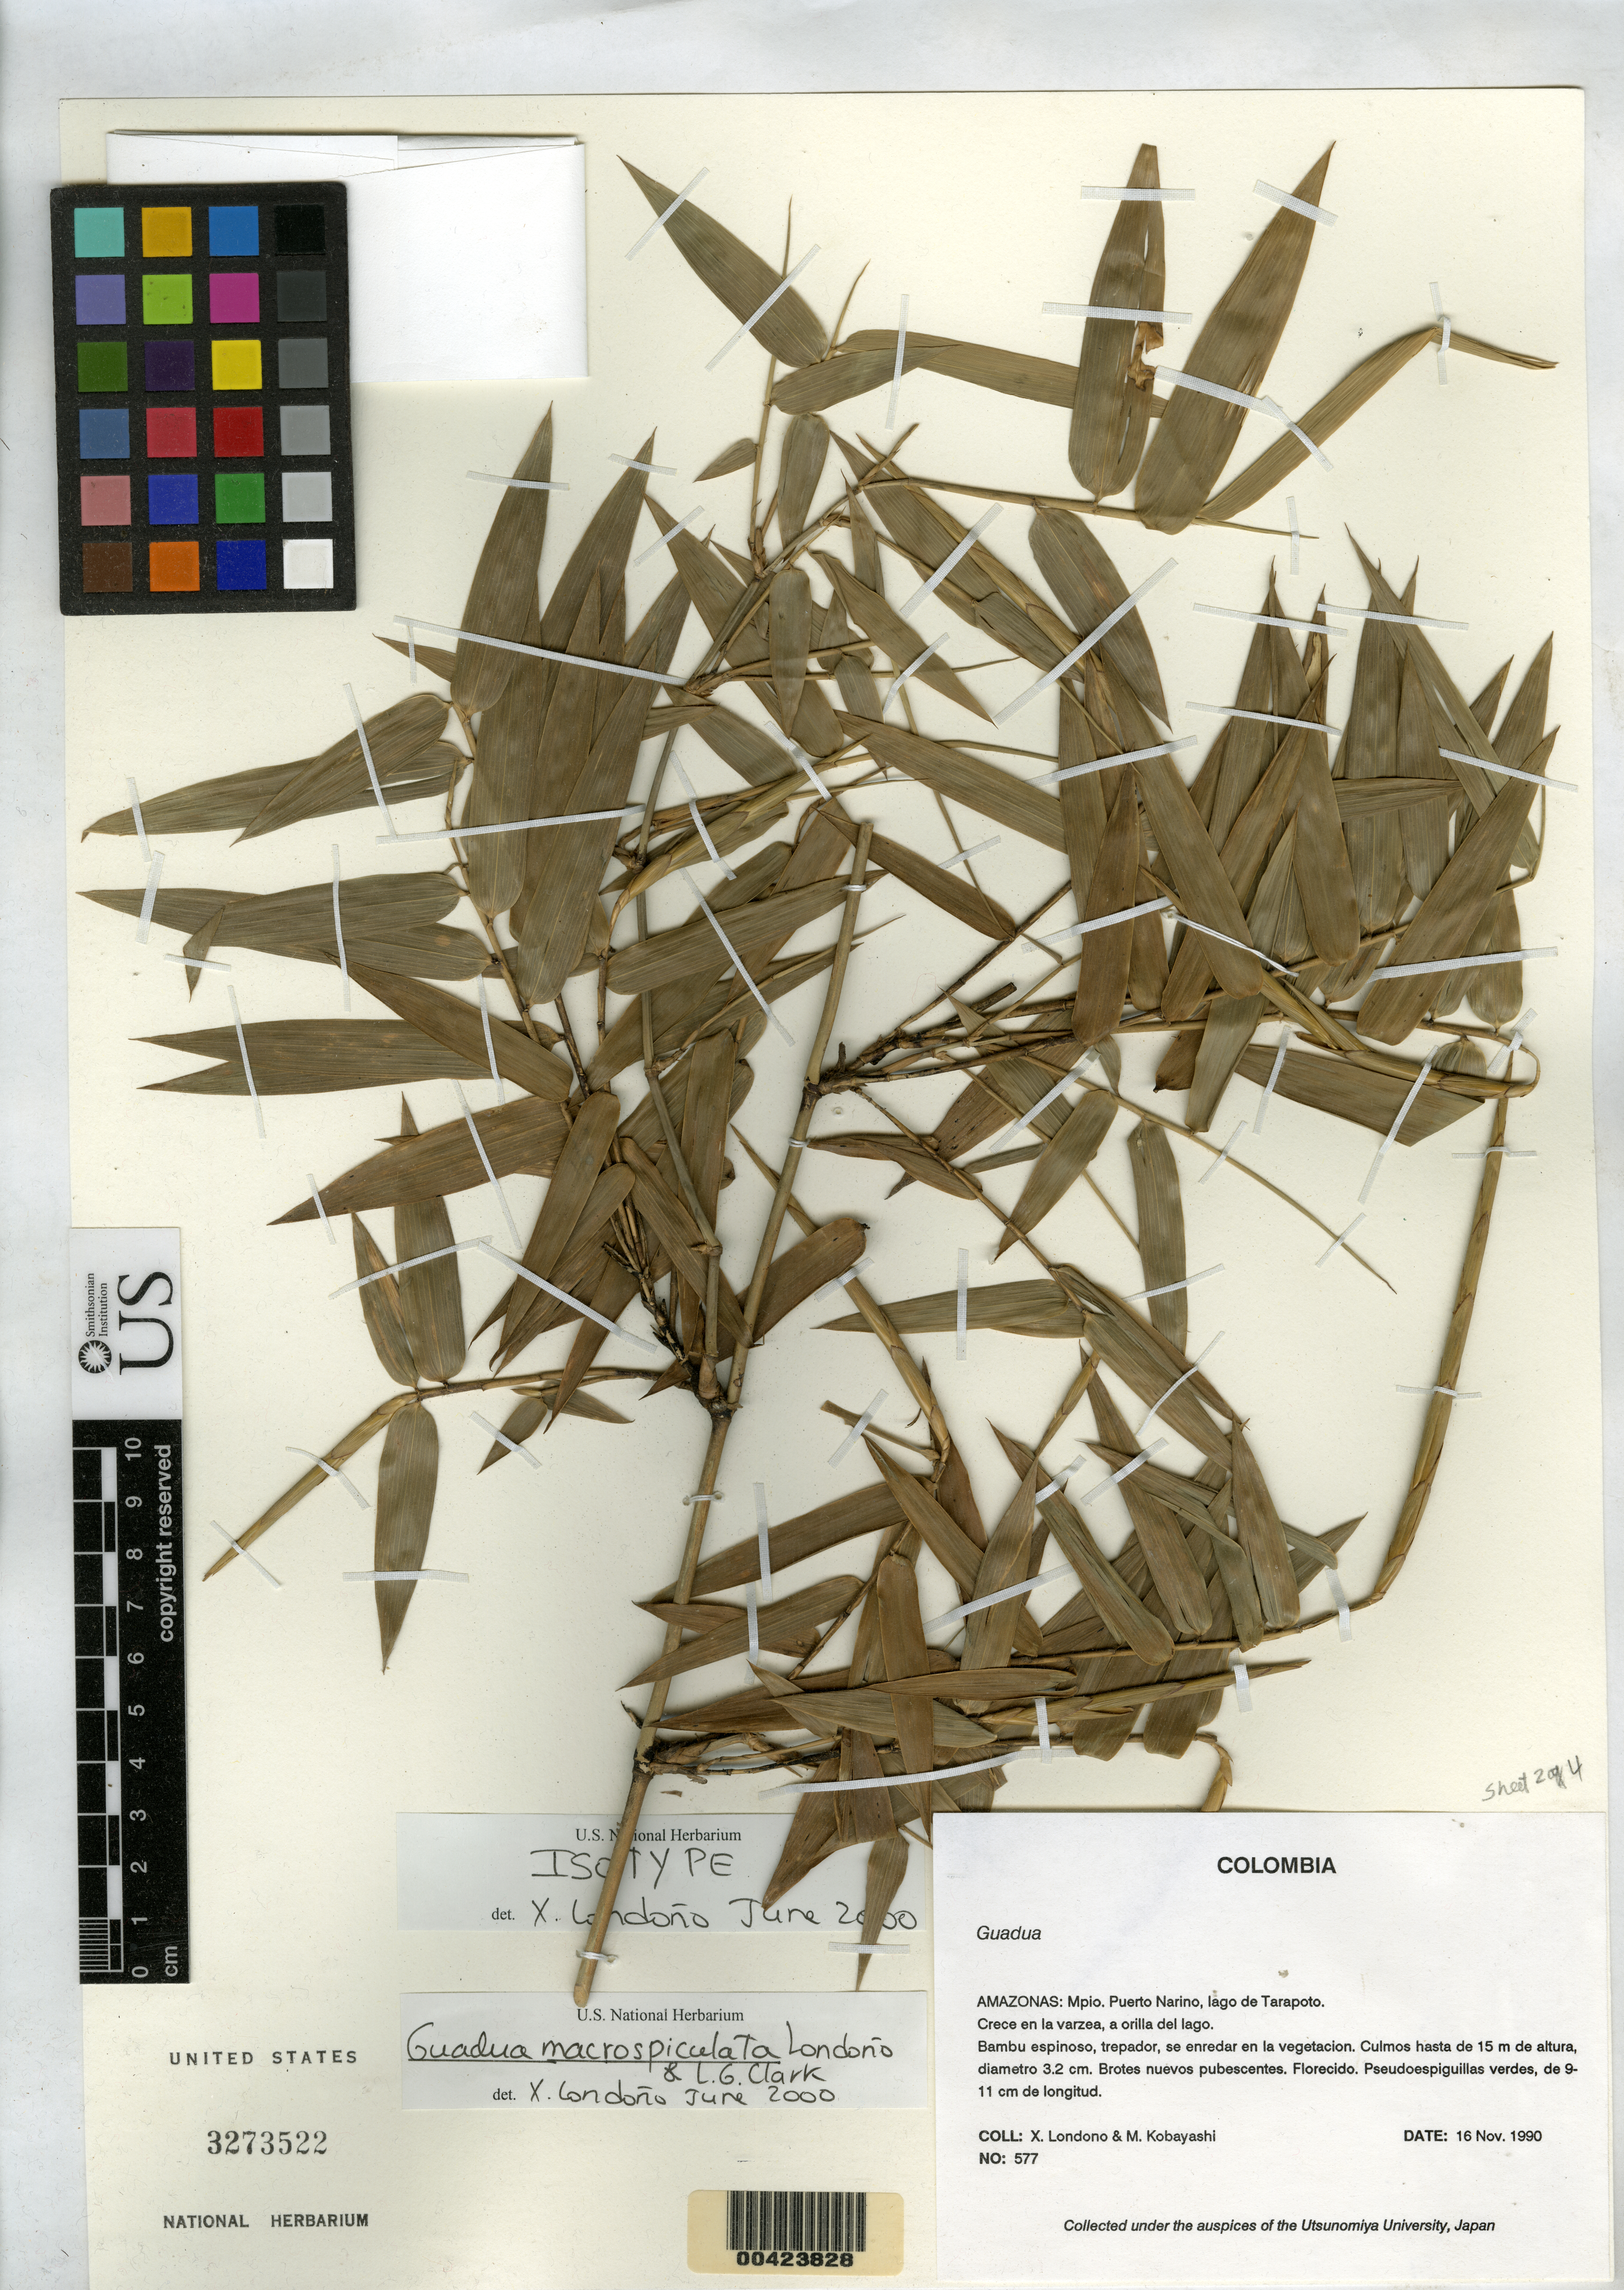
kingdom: Plantae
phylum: Tracheophyta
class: Liliopsida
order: Poales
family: Poaceae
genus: Guadua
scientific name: Guadua macrospiculata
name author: Londoño & L.G. Clark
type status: Isotype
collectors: X. Londoño & M. Kobayashi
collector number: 577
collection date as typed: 16 Nov 1990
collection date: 1990-11-16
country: Colombia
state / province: Amazônas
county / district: Puerto Nariño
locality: Lago de Tarapoto.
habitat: crece en varzea, a orilla del lago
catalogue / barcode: US 3273522